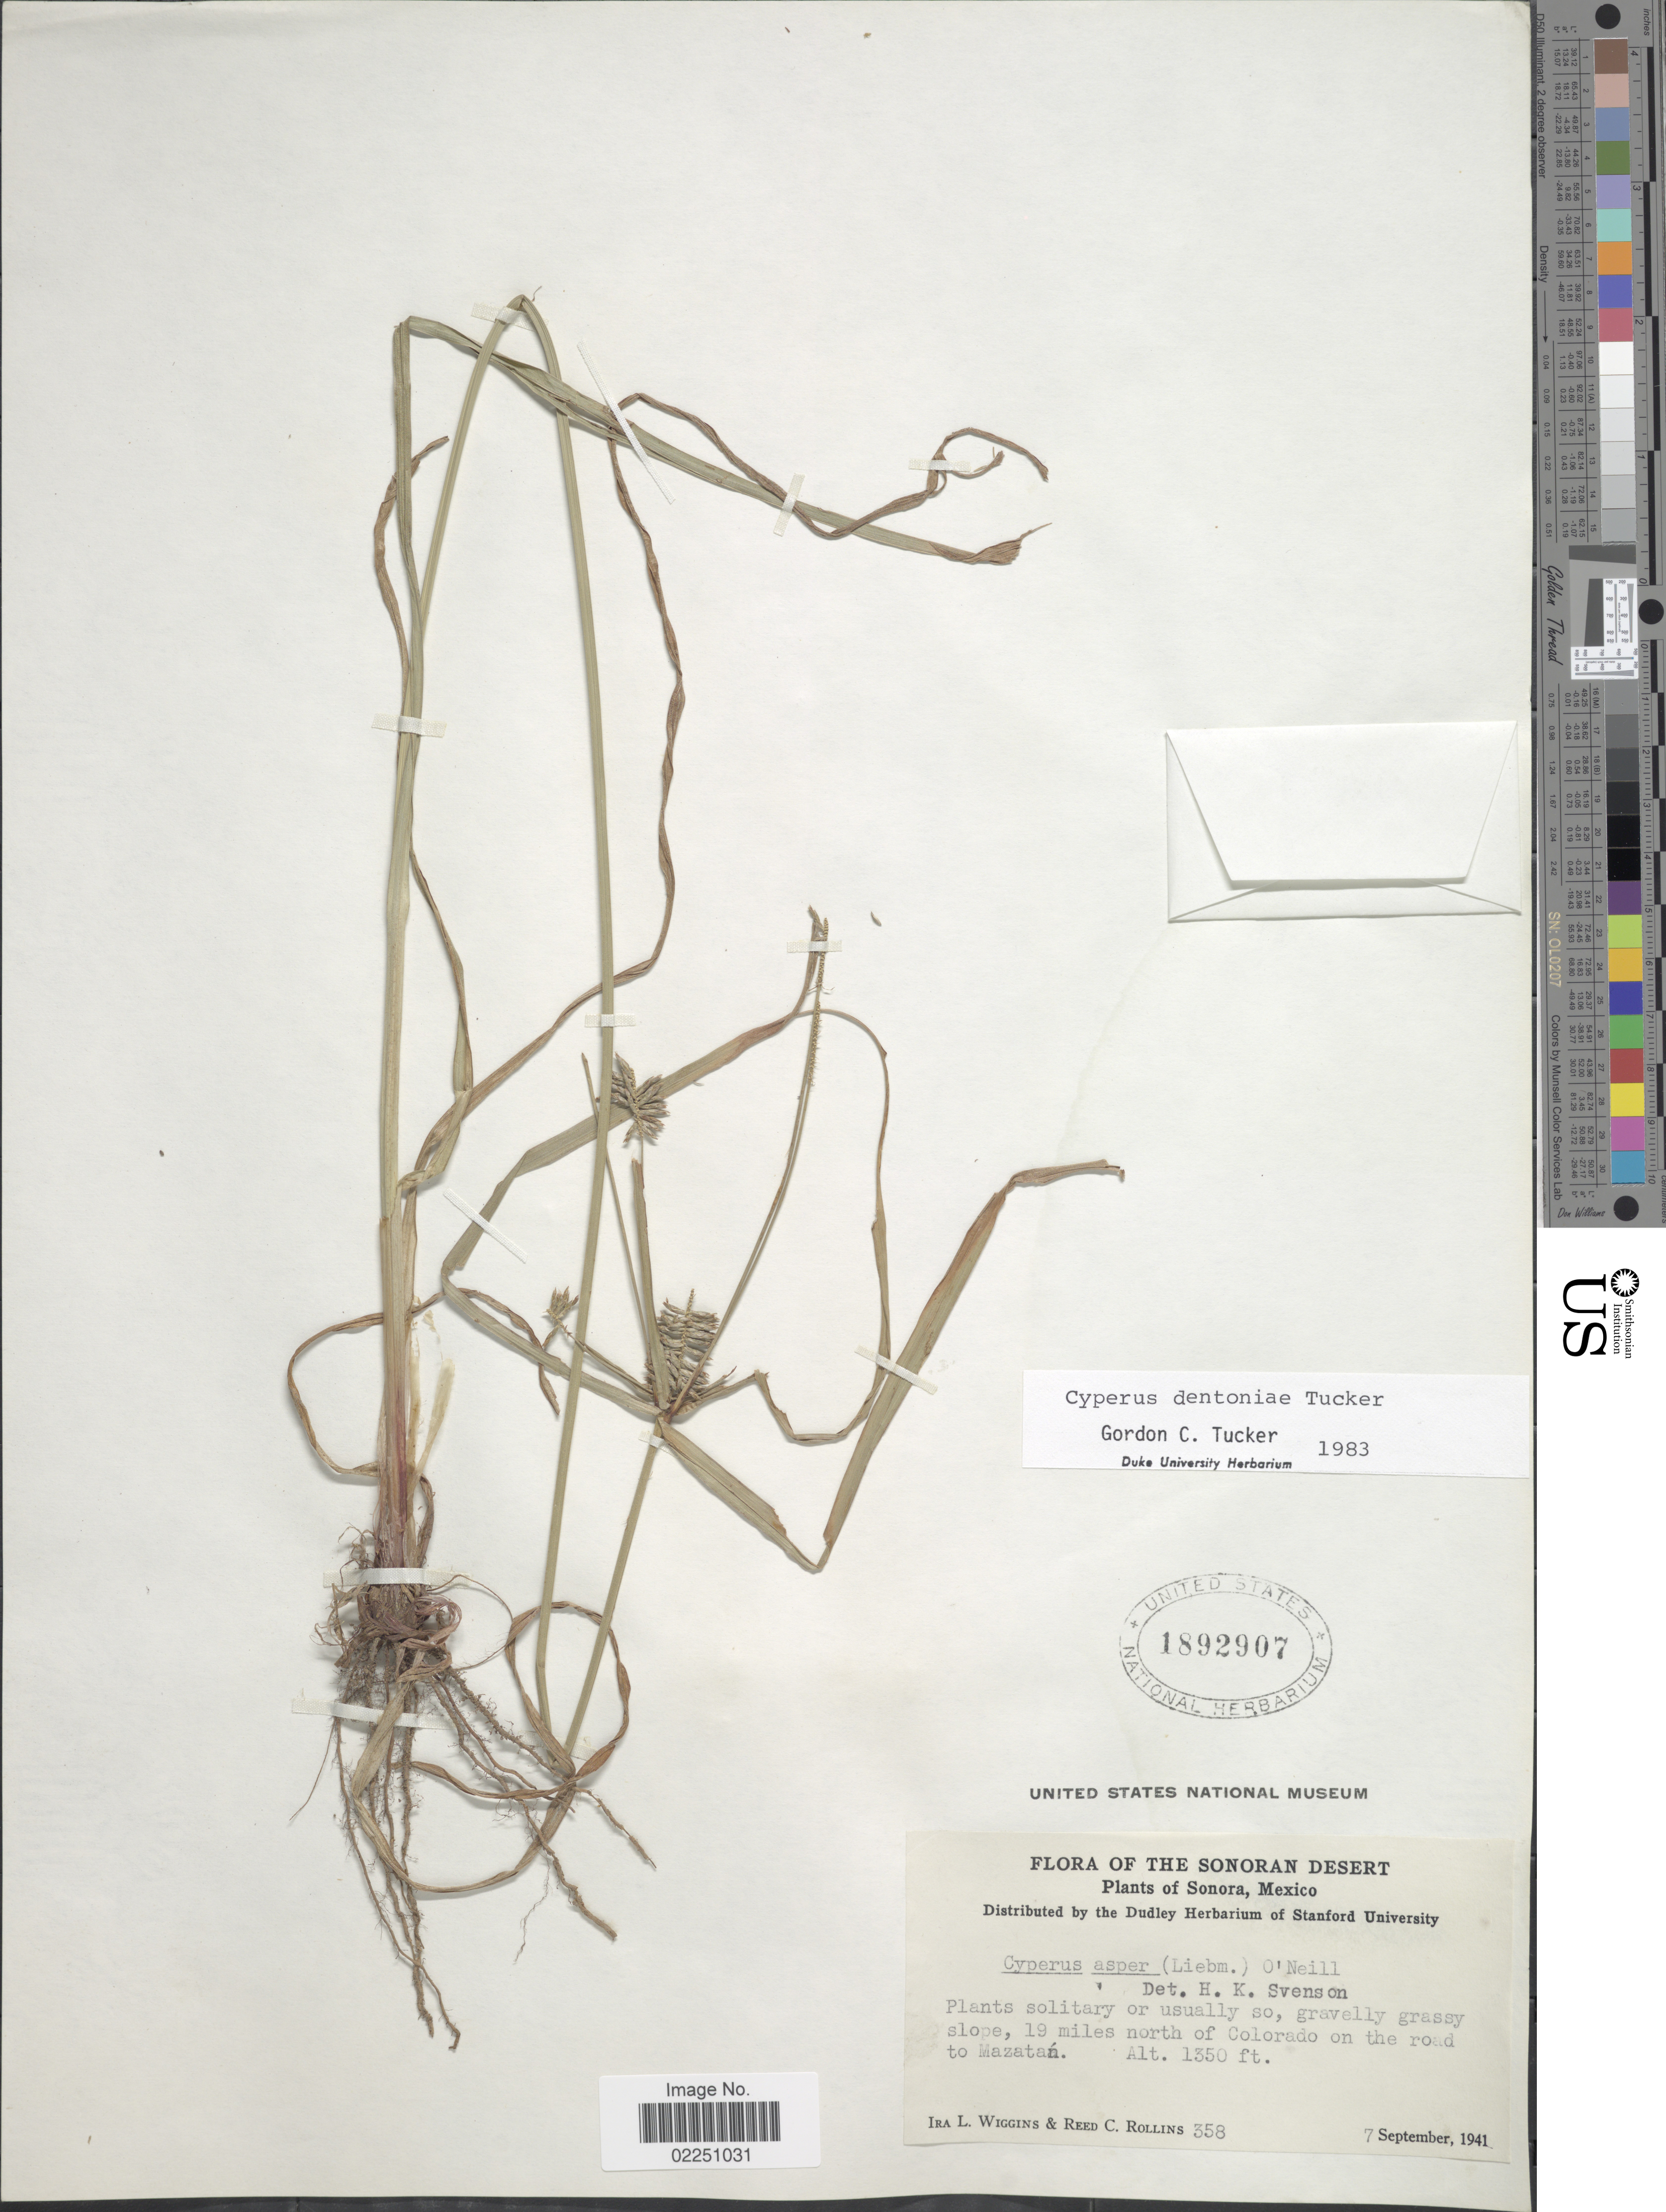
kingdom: Plantae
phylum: Tracheophyta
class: Liliopsida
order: Poales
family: Cyperaceae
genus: Cyperus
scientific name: Cyperus dentoniae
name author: G.C. Tucker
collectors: I. L. Wiggins & R. C. Rollins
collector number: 358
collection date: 1941-09-07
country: Mexico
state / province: Sonora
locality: Sonoran Desert. 19 miles north of Colorado on the road to Mazatan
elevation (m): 411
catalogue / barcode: US 1892907